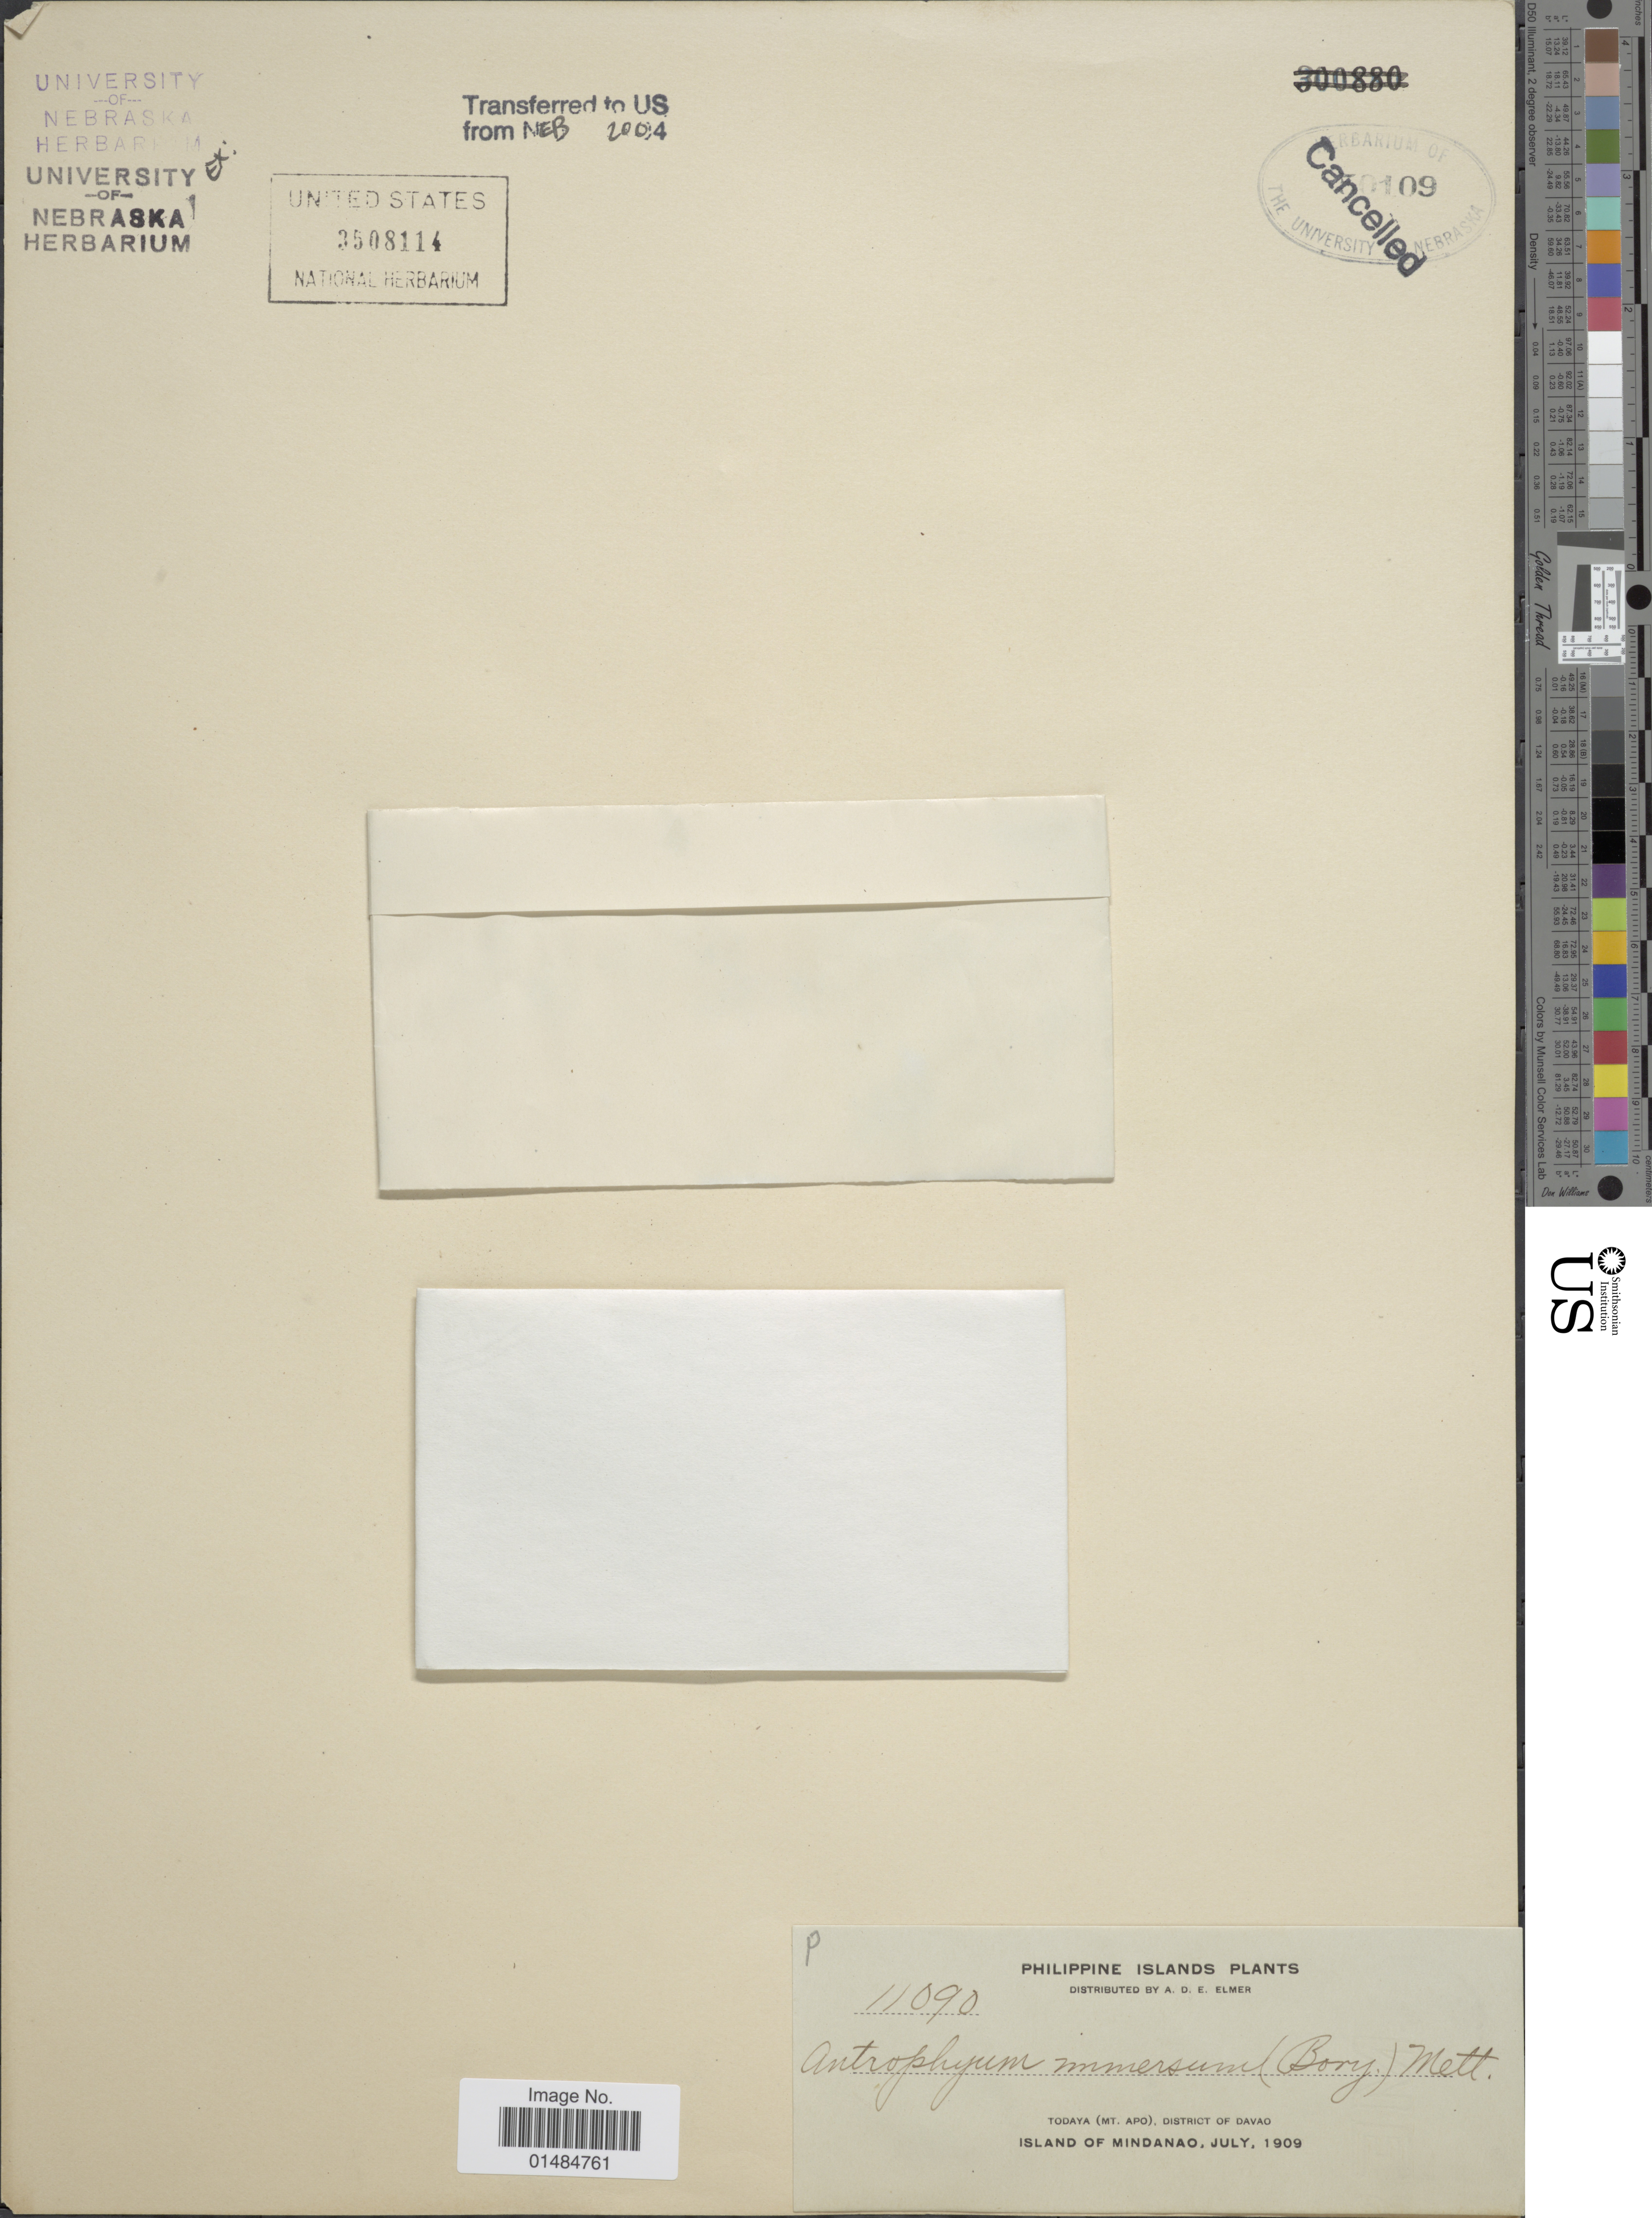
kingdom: Plantae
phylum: Tracheophyta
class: Polypodiopsida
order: Polypodiales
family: Pteridaceae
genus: Antrophyum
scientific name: Antrophyum immersum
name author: (Bory ex Willd.) Mett.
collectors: A. D. E. Elmer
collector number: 11090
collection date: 1909-07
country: Philippines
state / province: Davao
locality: Philippine Islands, Todaya (Mt. Apo), District of Davao. Island of Mindanao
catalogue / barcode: US 3508114